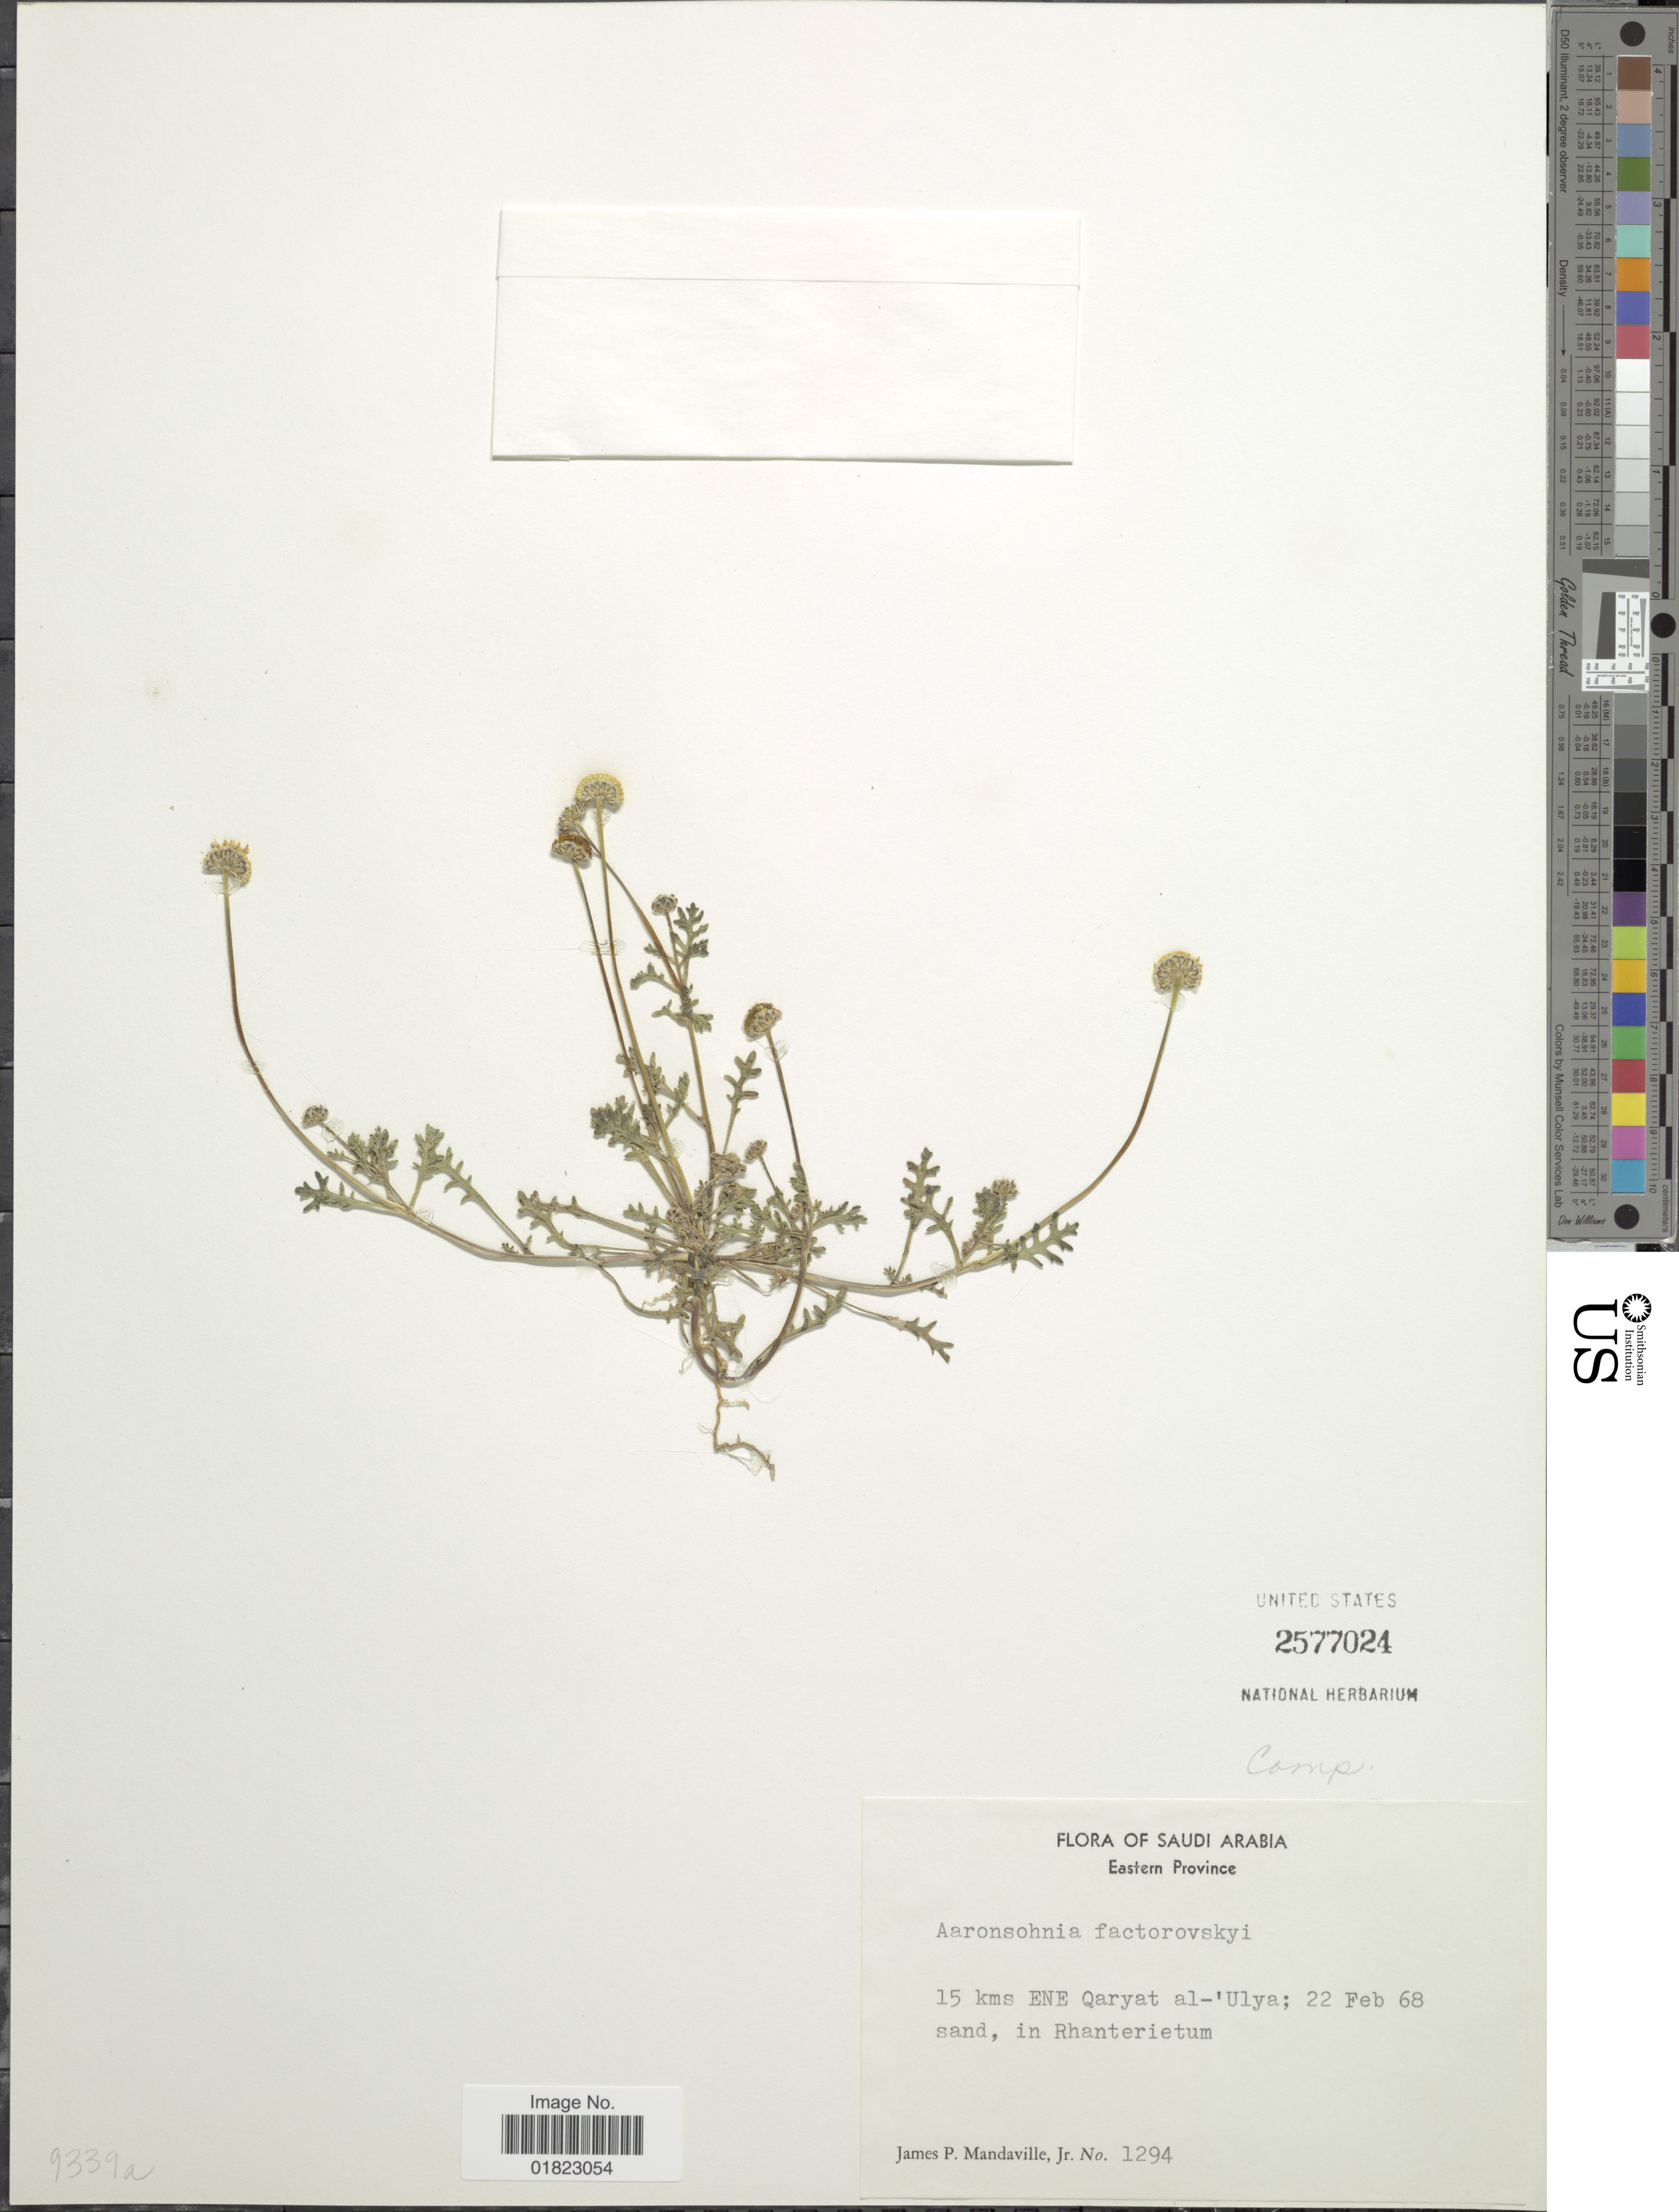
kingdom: Plantae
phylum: Tracheophyta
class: Magnoliopsida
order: Asterales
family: Asteraceae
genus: Aaronsohnia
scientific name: Aaronsohnia factorovskyi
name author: Warb. & Eig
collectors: J. Mandaville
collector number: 1294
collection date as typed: Transcribed d/m/y: 22/2/68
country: Saudi Arabia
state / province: Ash Sharqiyah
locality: Saudi Province, Eastern Province. 15 kms ENE Qaryat al-Ulya.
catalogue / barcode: US 2577024